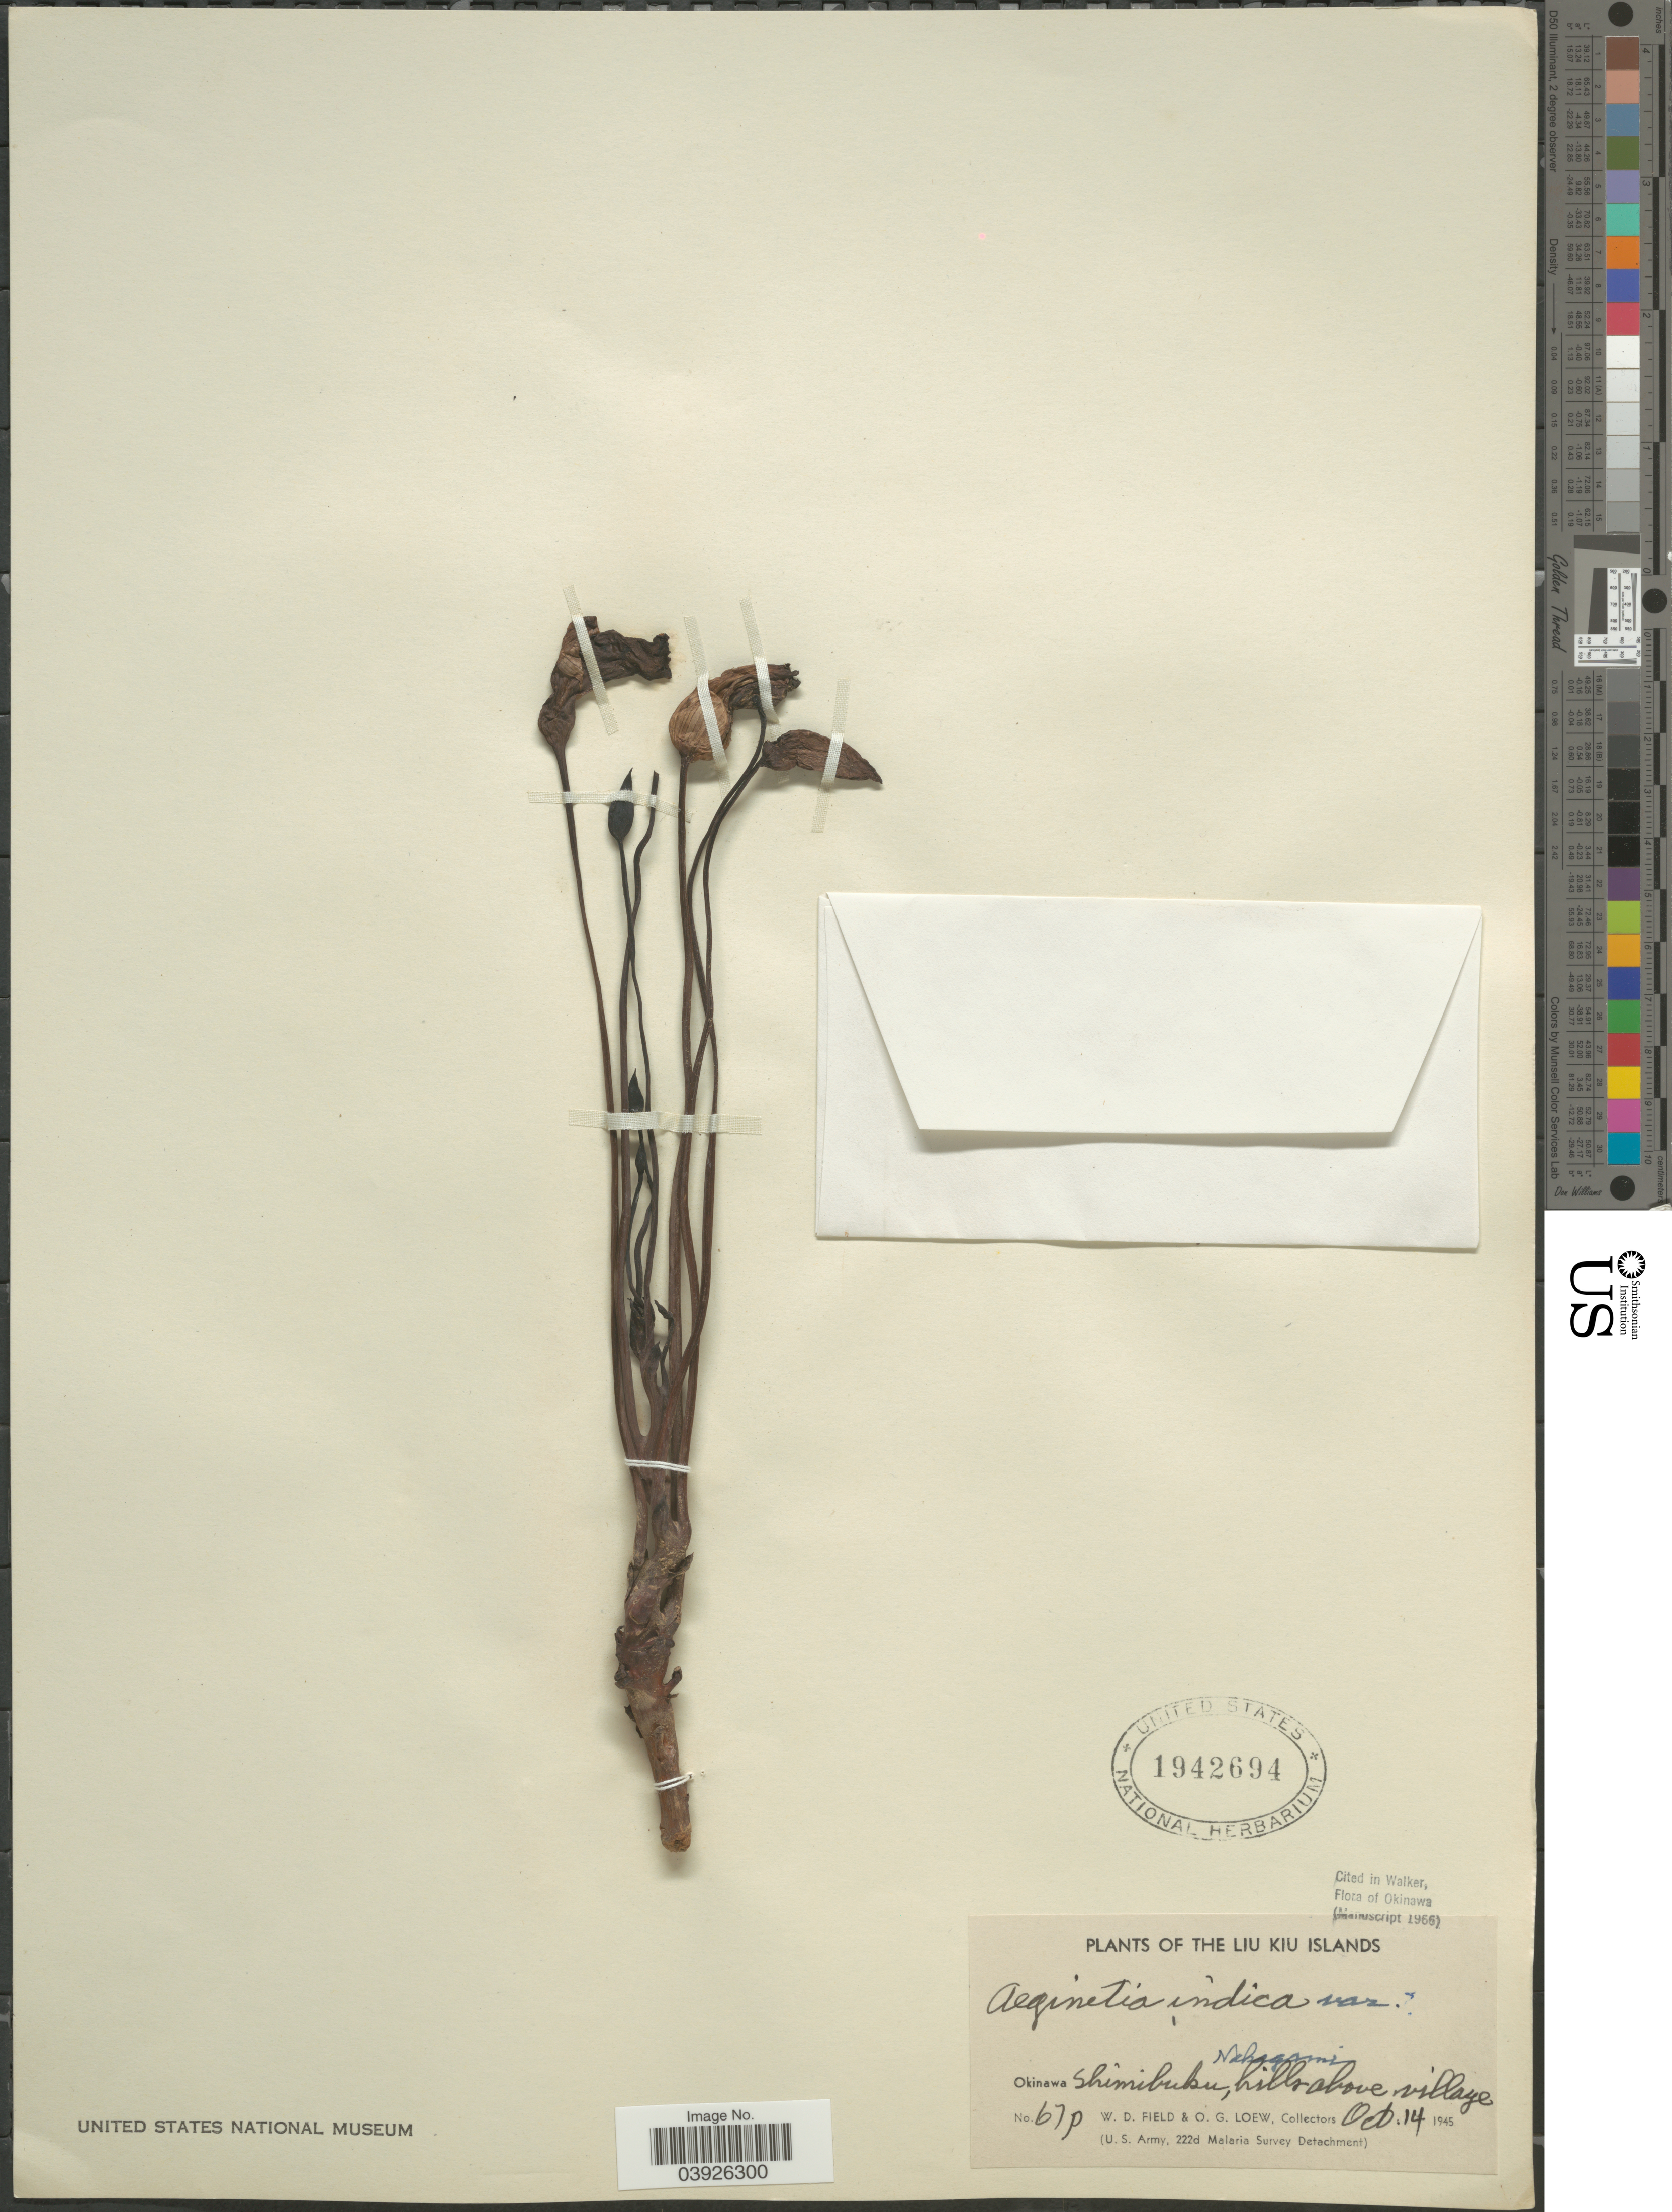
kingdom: Plantae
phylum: Tracheophyta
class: Magnoliopsida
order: Lamiales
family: Orobanchaceae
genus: Aeginetia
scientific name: Aeginetia indica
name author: L.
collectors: W. D. Field & O. G. Loew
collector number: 67p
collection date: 1945-10-14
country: Japan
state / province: Okinawa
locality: The Liu Kiu Islands. Nakagami. Shimibuku, hills above village.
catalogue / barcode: US 1942694